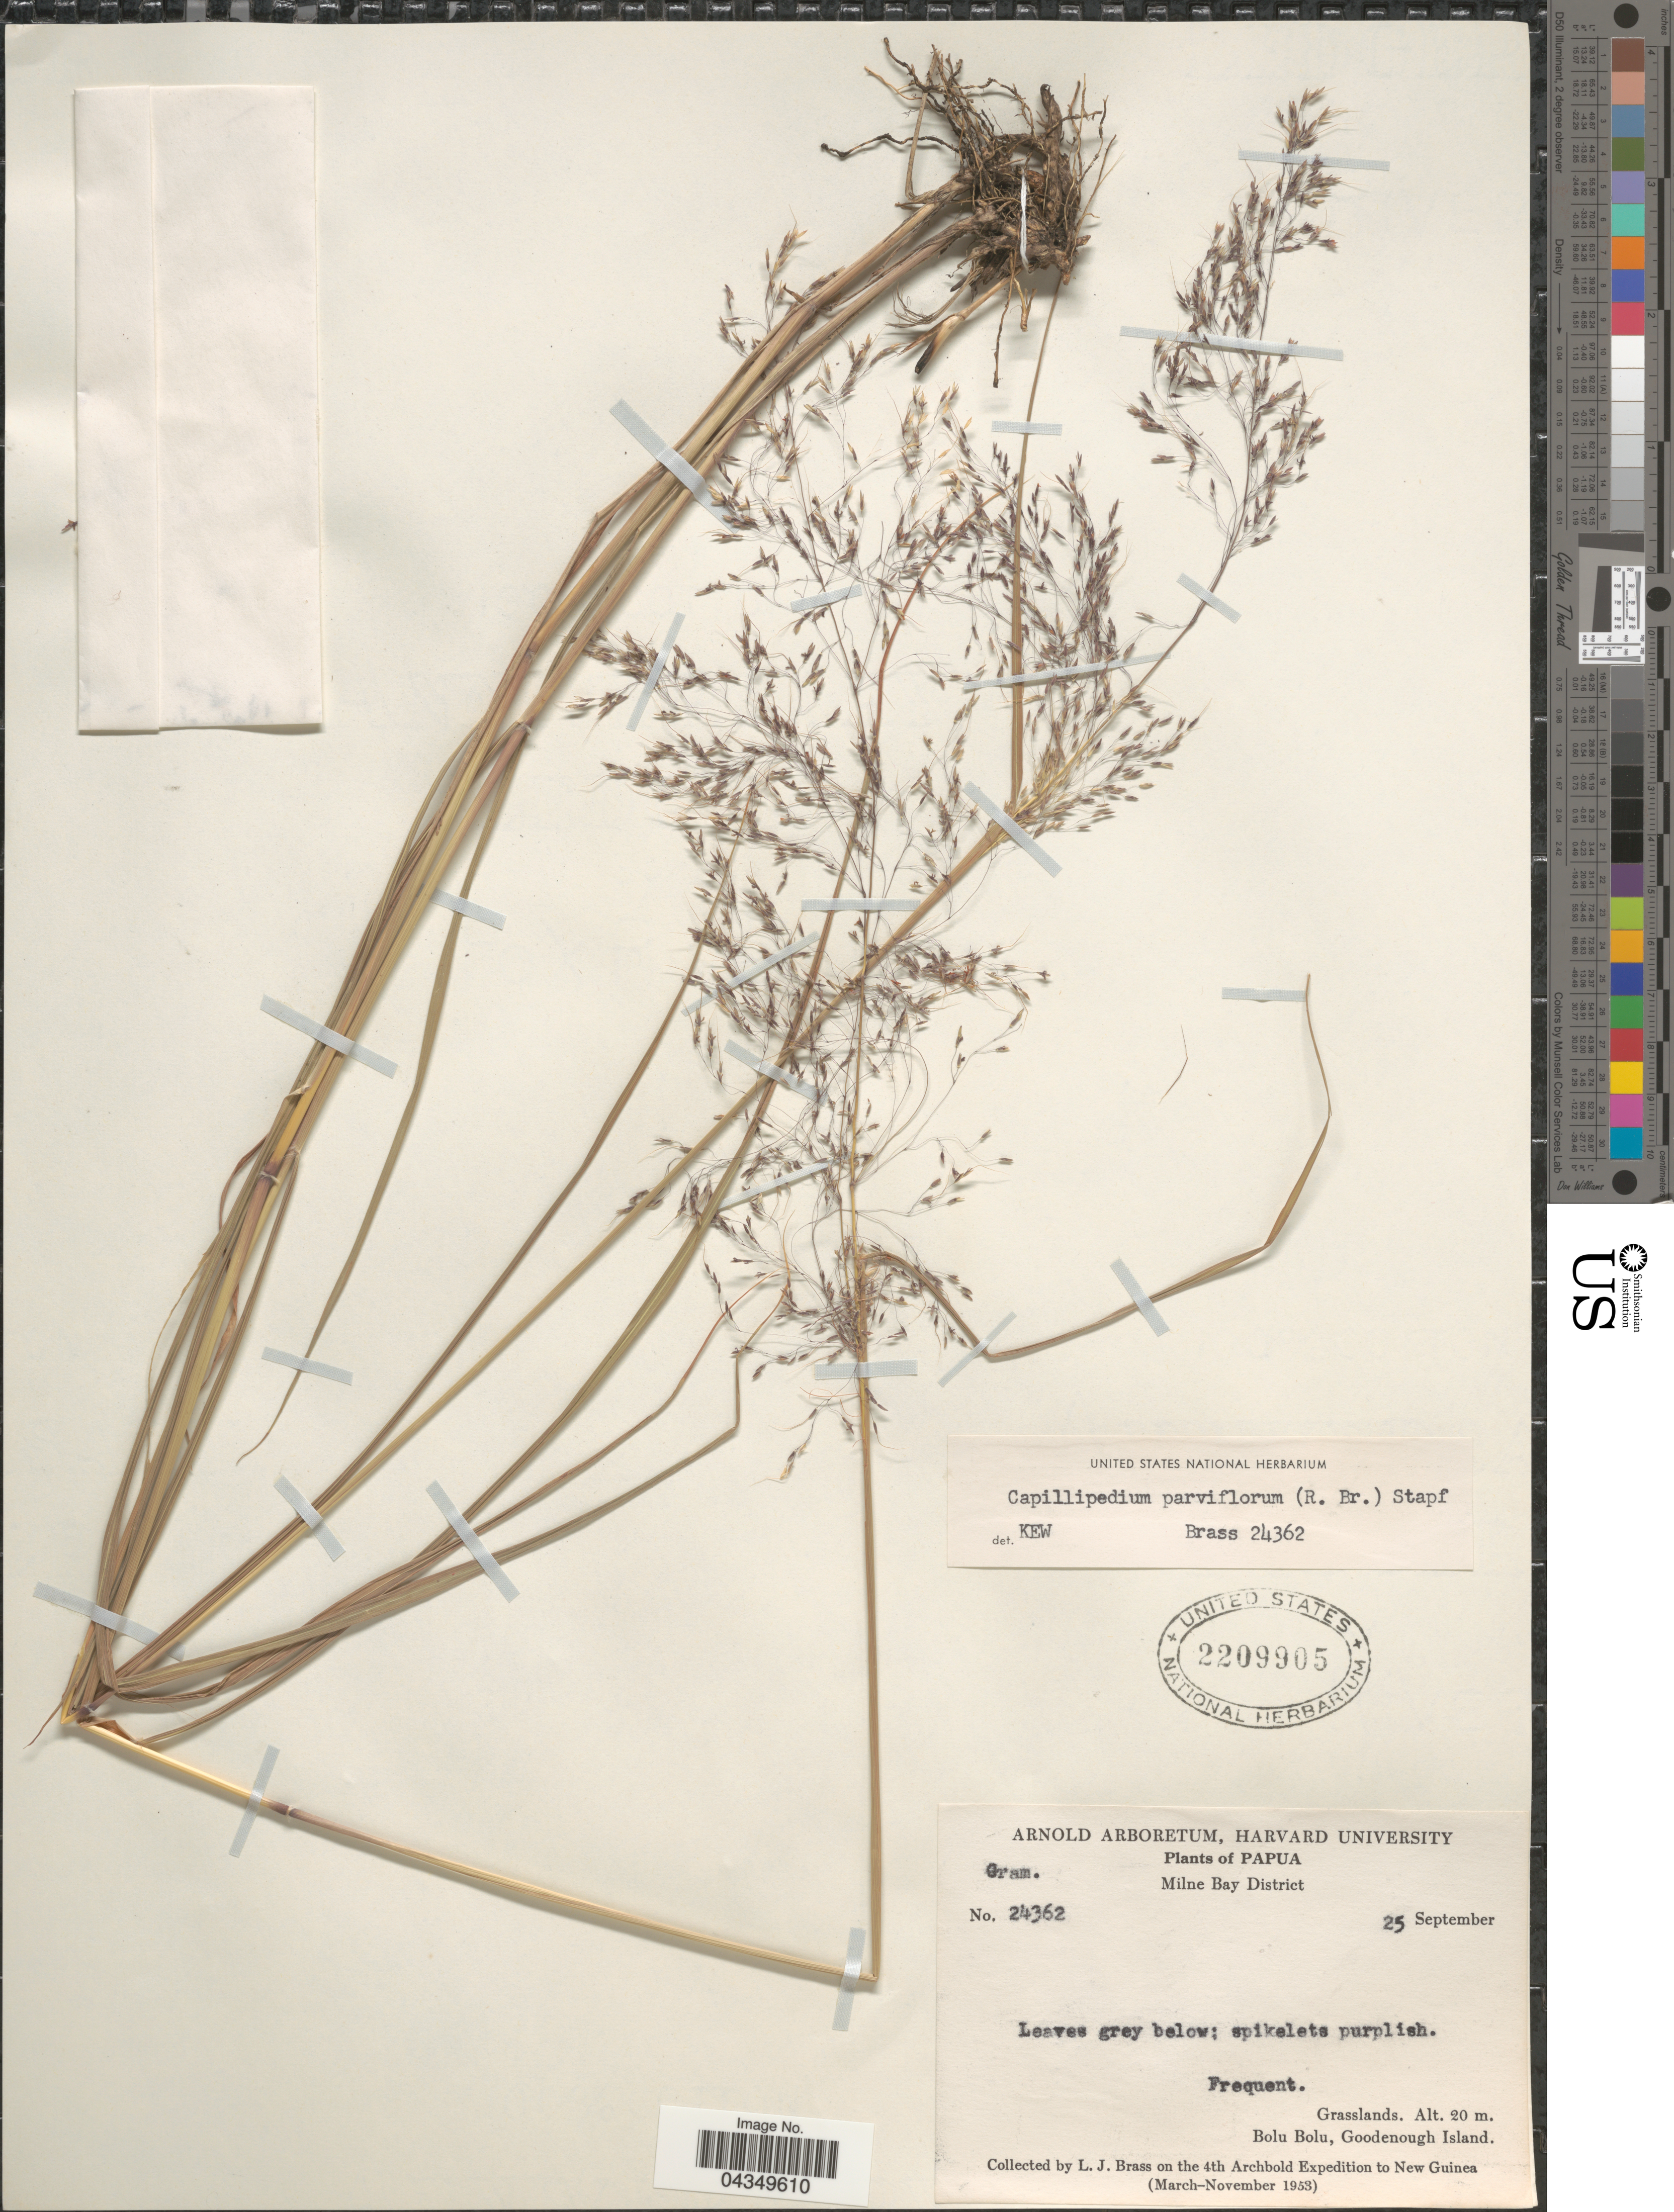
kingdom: Plantae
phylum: Tracheophyta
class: Liliopsida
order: Poales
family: Poaceae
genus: Capillipedium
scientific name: Capillipedium parviflorum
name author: (R. Br.) Stapf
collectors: L. J. Brass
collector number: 24362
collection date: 1953-09-25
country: Papua New Guinea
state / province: Milne Bay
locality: Papua. Milne Bay District. Bolu Bolu, Goodenough Island. The 4th Archbold Expedition to New Guinea (March-November 1953).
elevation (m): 20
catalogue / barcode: US 2209905